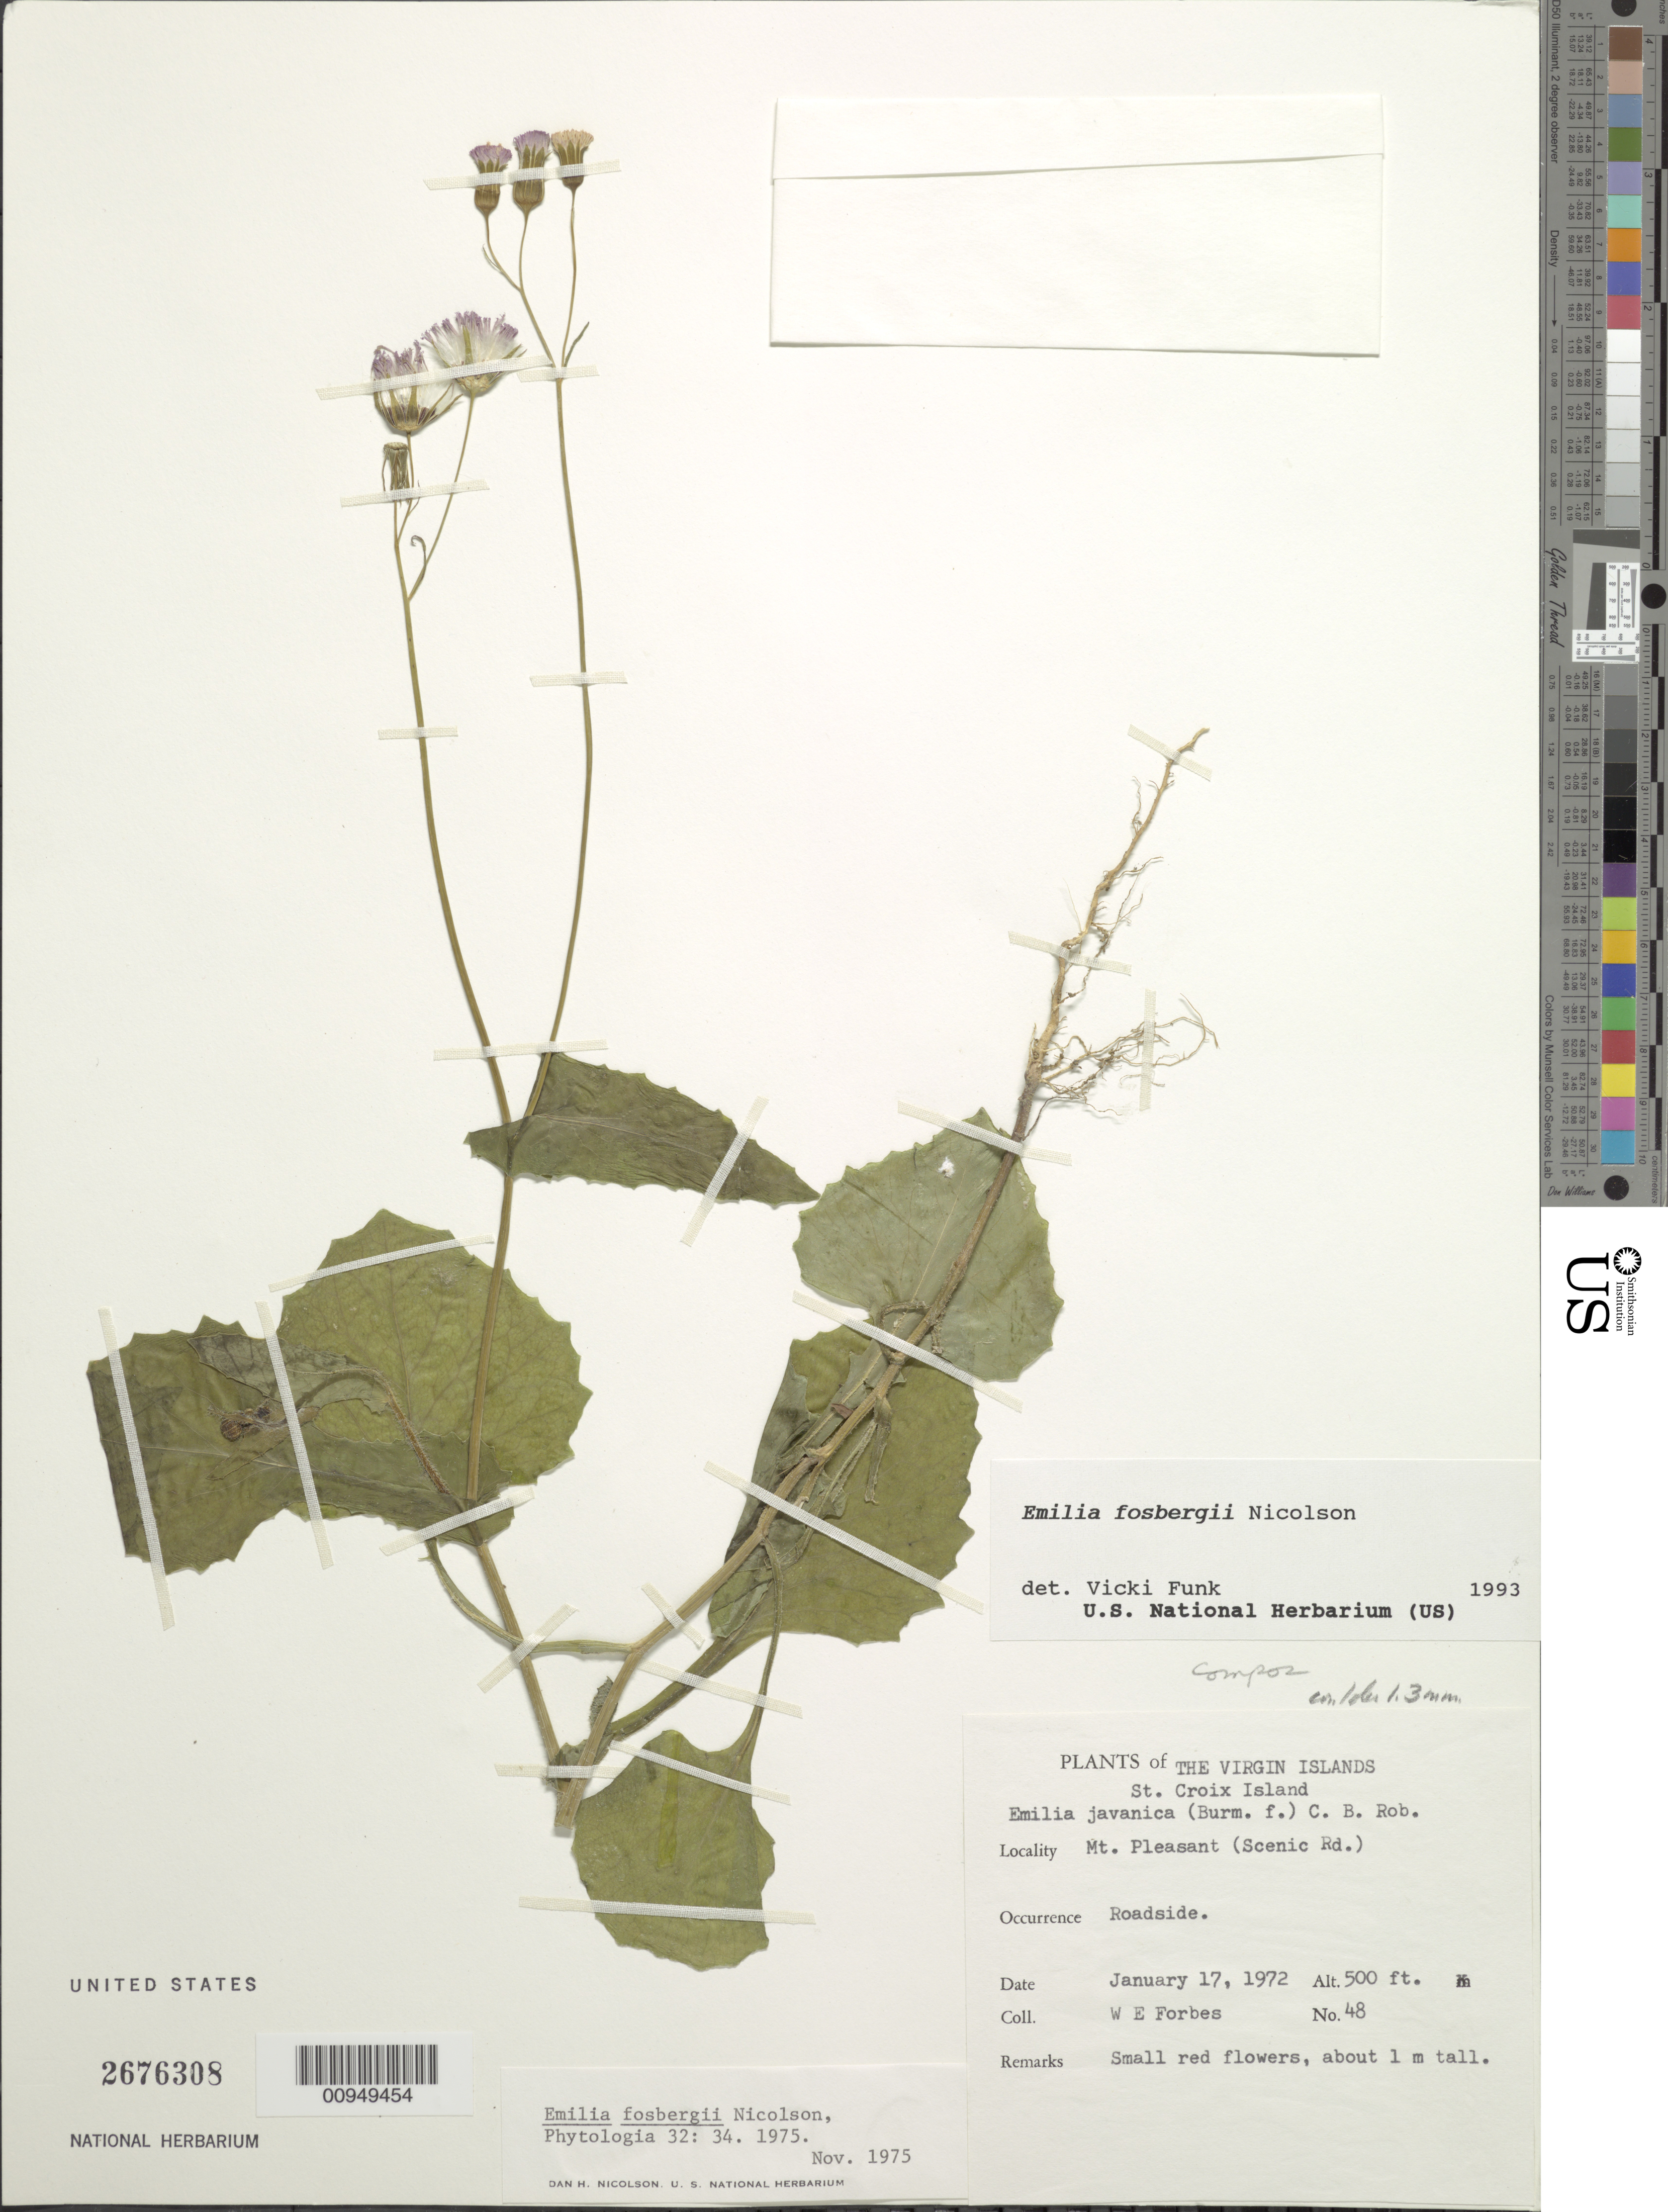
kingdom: Plantae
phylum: Tracheophyta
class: Magnoliopsida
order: Asterales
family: Asteraceae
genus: Emilia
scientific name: Emilia fosbergii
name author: Nicolson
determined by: Nicolson, Dan H.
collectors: W. E. Forbes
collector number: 48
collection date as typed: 17 Jan 1972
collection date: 1972-01-17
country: U.S. Virgin Islands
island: St. Croix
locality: Mt. Pleasant (Scenic Rd.)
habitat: Roadside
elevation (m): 152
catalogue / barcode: US 2676308